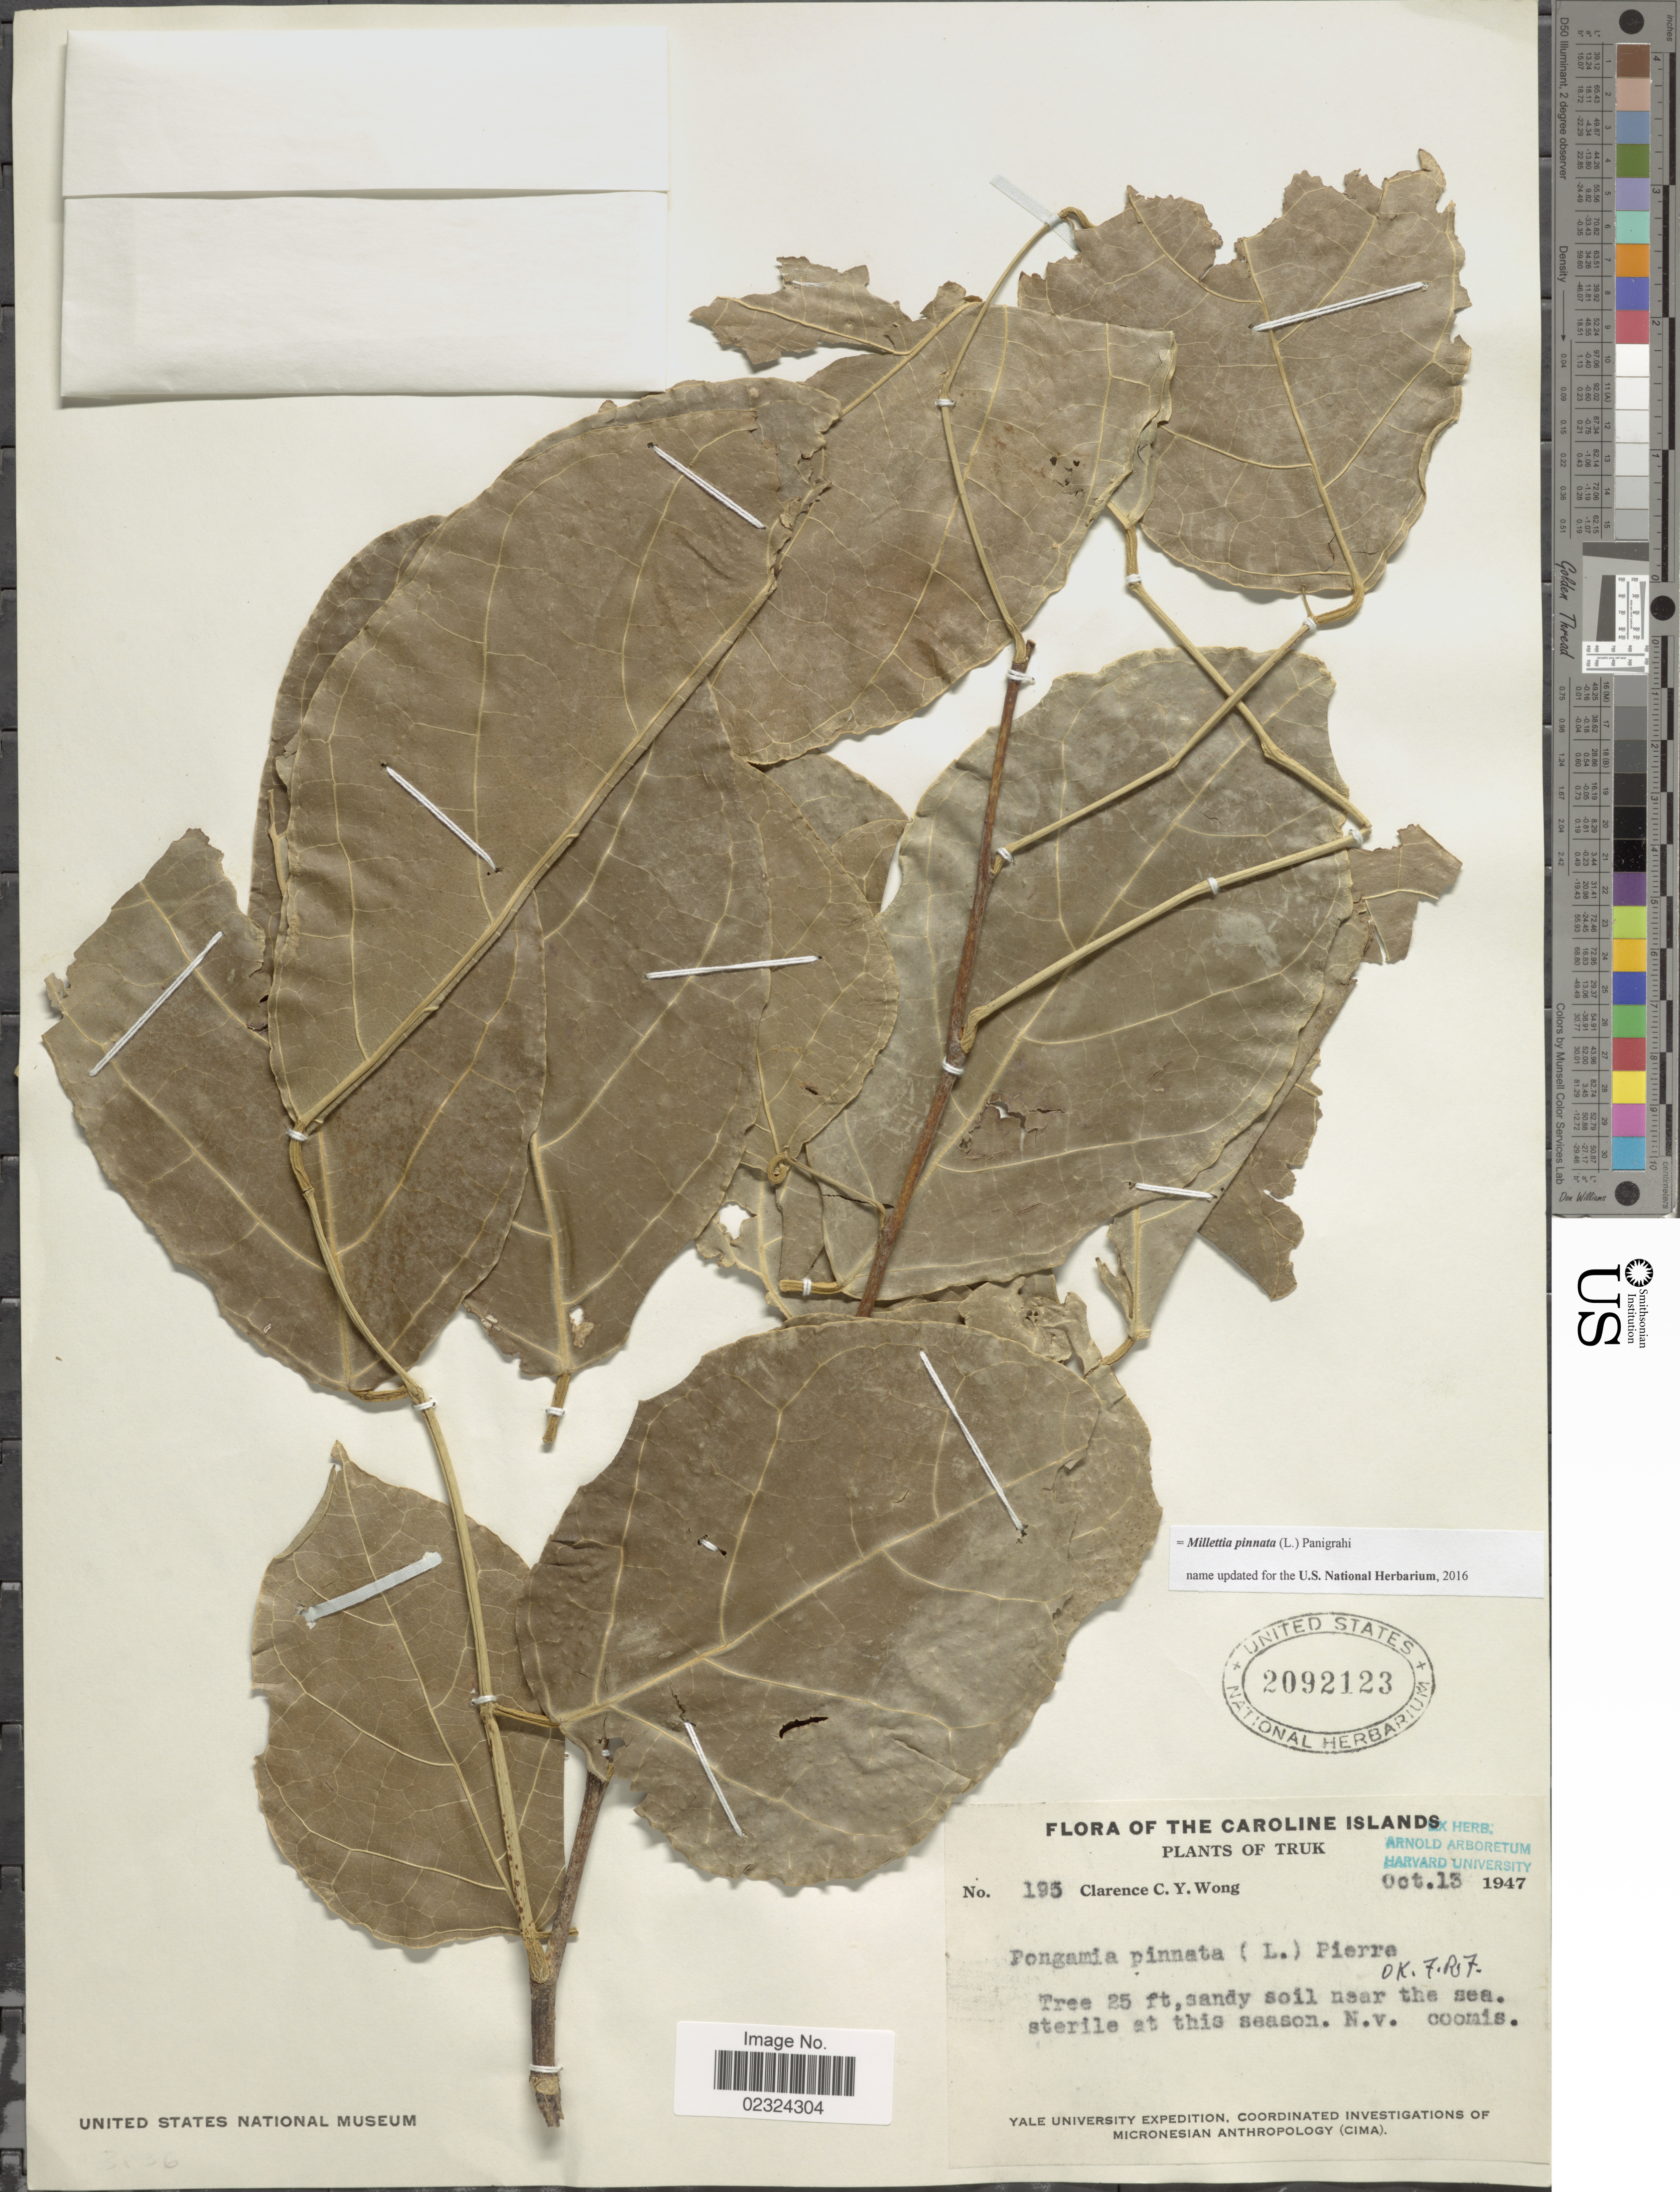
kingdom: Plantae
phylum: Tracheophyta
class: Magnoliopsida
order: Fabales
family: Fabaceae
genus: Millettia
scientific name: Millettia pinnata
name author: (L.) Panigrahi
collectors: C. Wong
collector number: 195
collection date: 1947-10-13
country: Micronesia, Federated States of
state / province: Truk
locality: Caroline Islands. truk.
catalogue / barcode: US 2092123